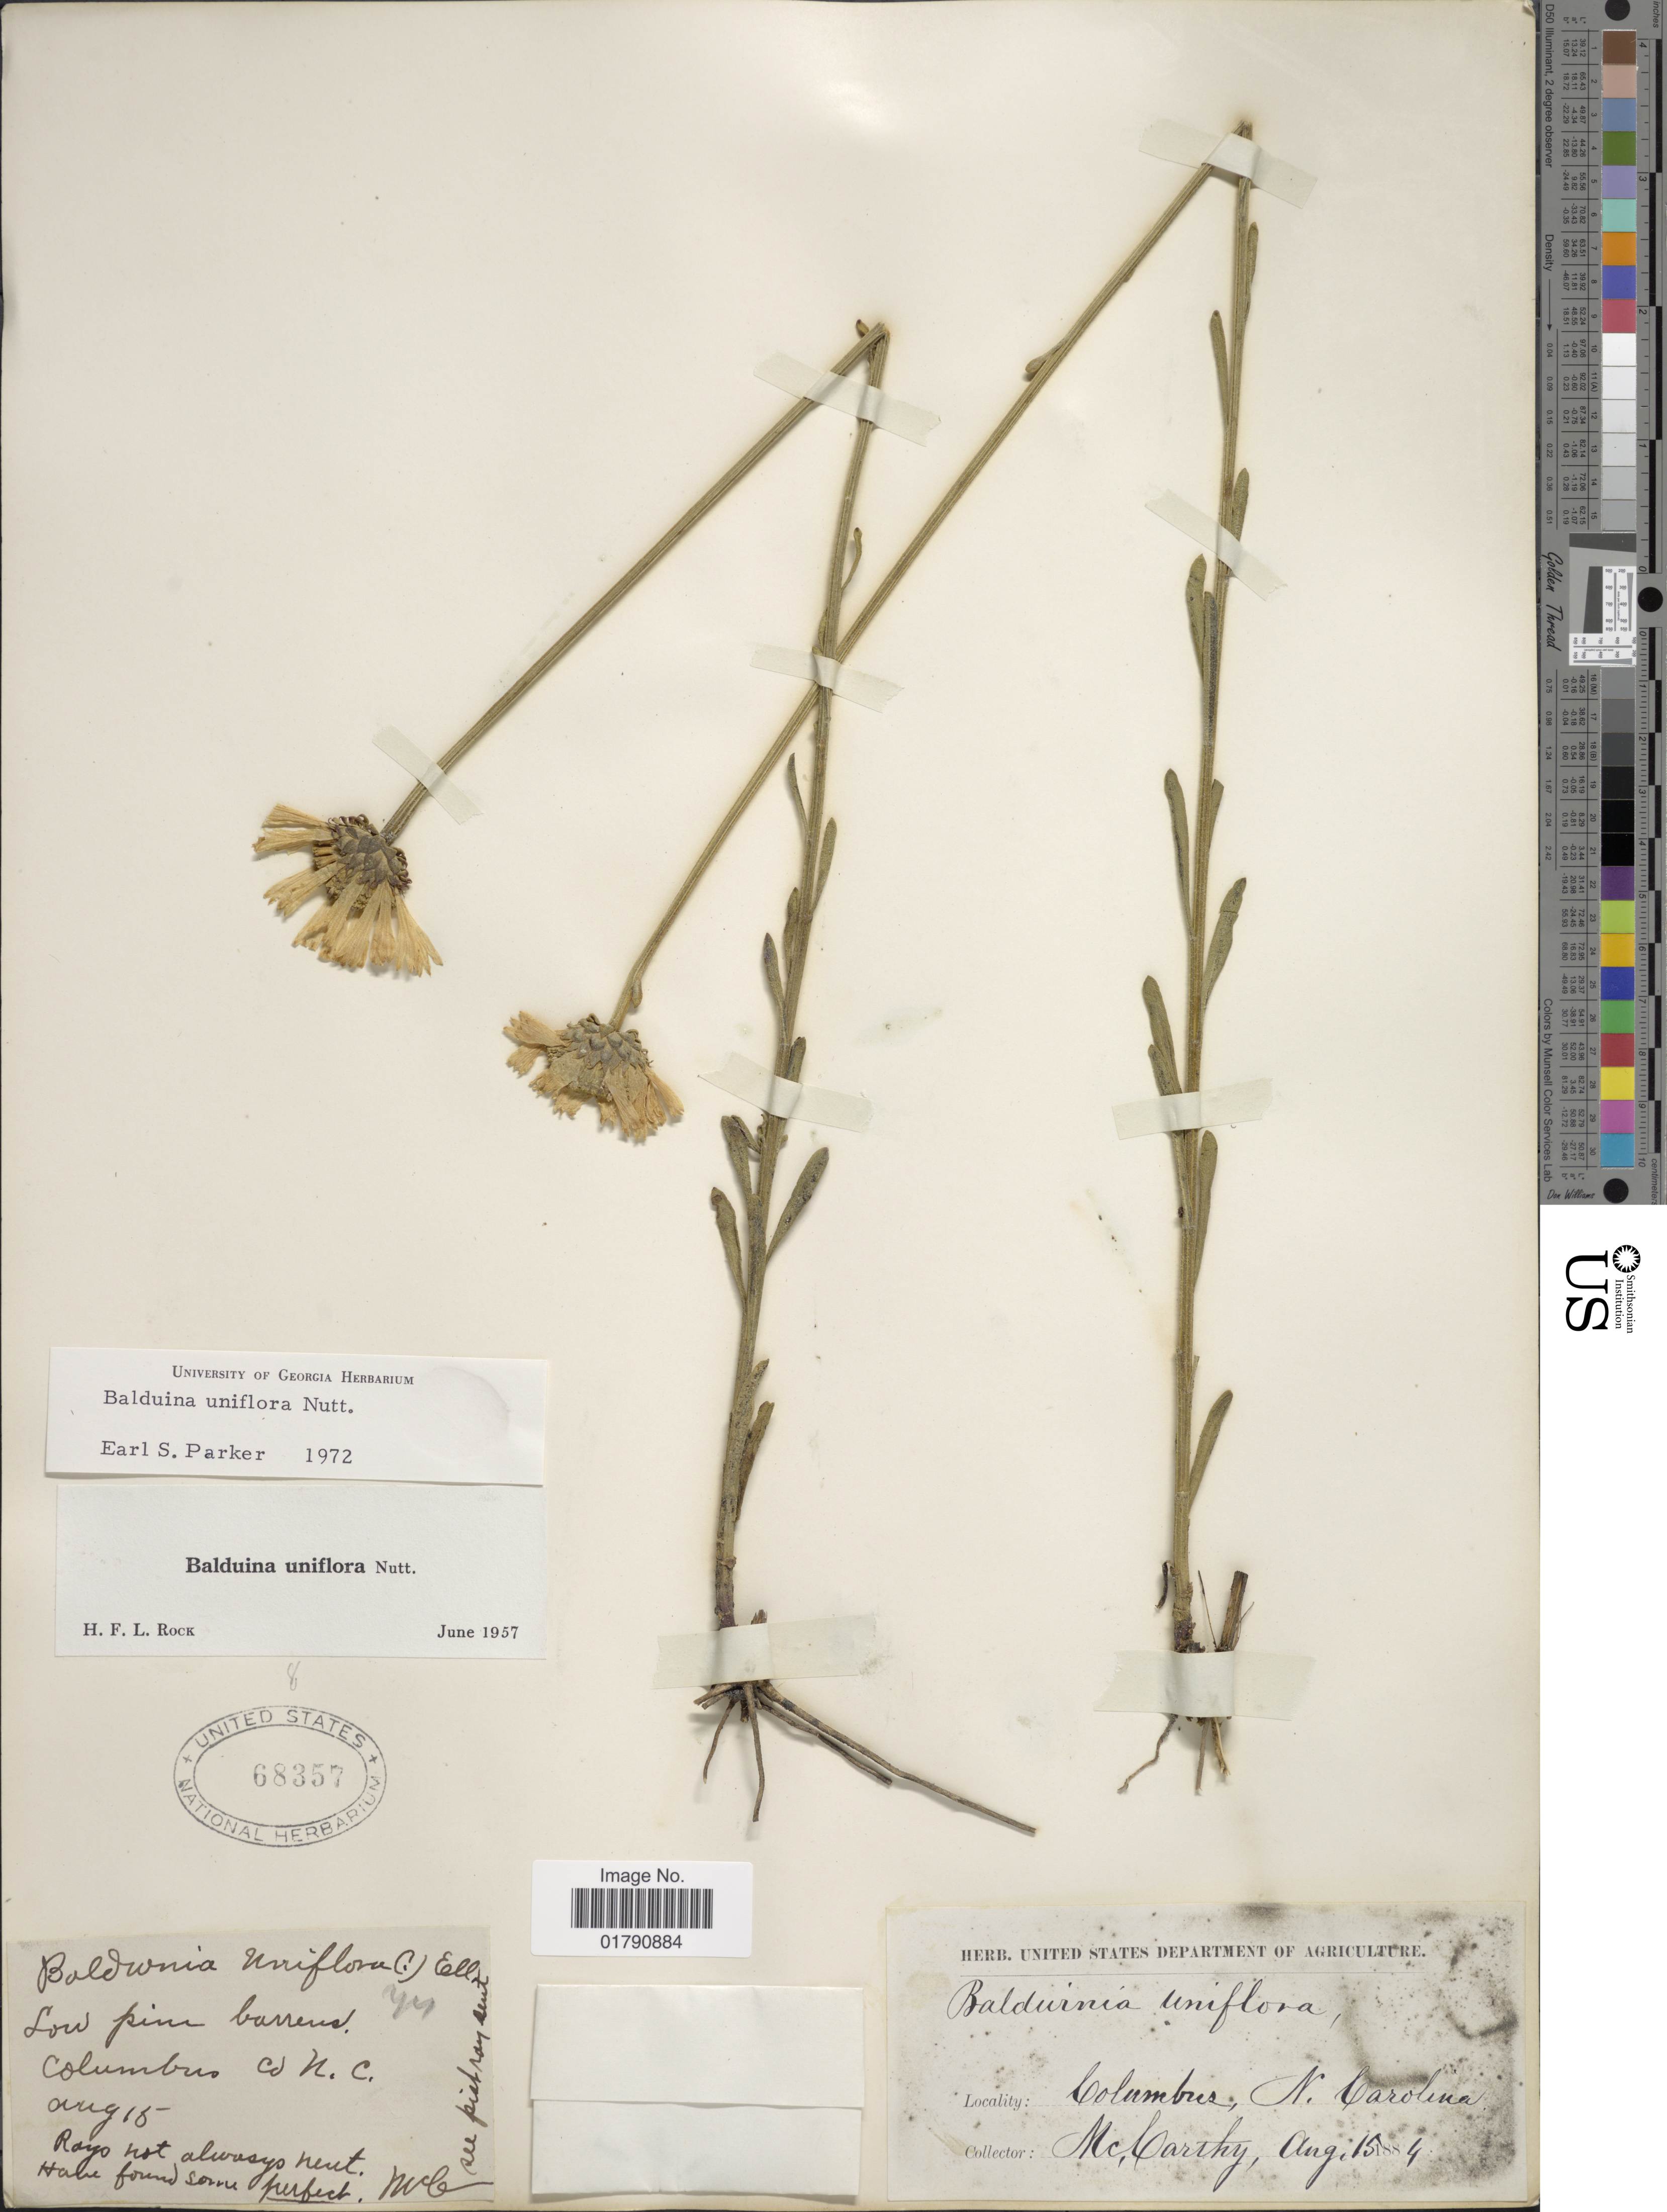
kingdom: Plantae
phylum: Tracheophyta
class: Magnoliopsida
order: Asterales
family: Asteraceae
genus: Balduina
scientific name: Balduina uniflora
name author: Nutt.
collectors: -- McCarthy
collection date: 1884-08-15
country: United States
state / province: North Carolina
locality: Columbus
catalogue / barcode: US 68357